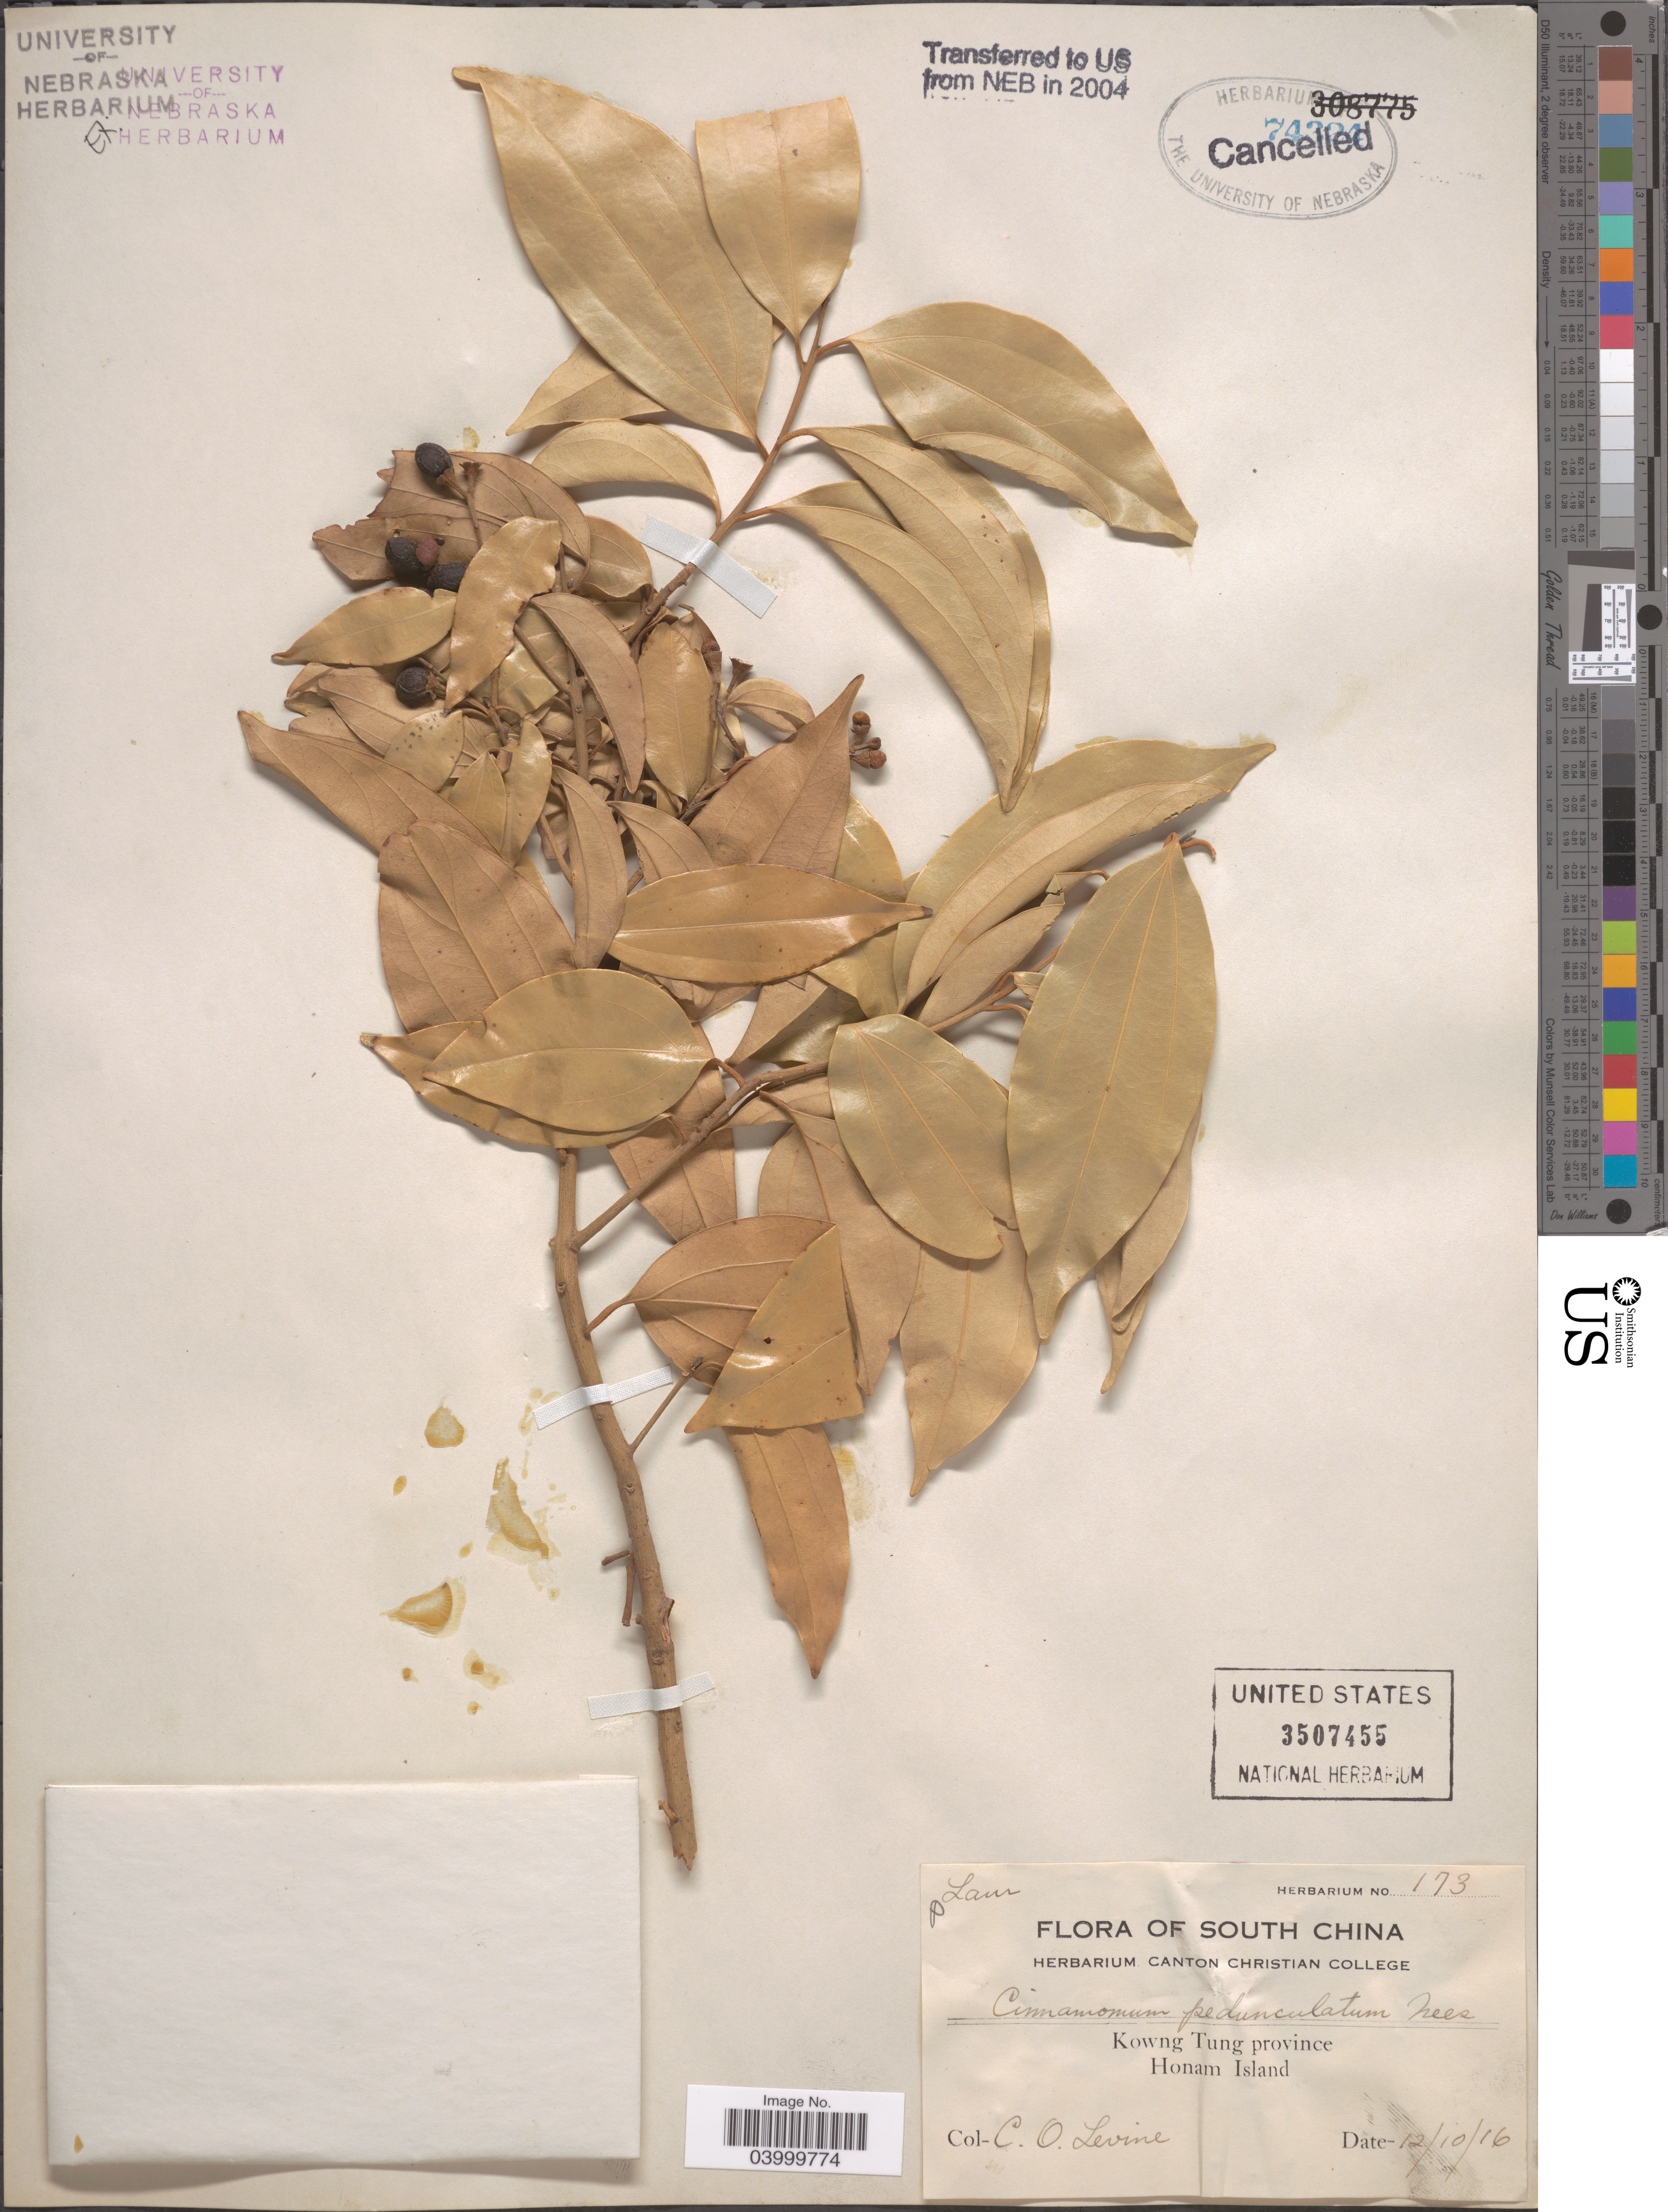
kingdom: Plantae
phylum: Tracheophyta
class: Magnoliopsida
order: Laurales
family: Lauraceae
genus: Cinnamomum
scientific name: Cinnamomum japonicum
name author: Siebold ex Nees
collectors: C. O. Levine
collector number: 173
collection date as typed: Transcribed d/m/y: 12/10/16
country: China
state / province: Guangdong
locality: South China. Kowng Tung province. Honam Island.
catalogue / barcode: US 3507455